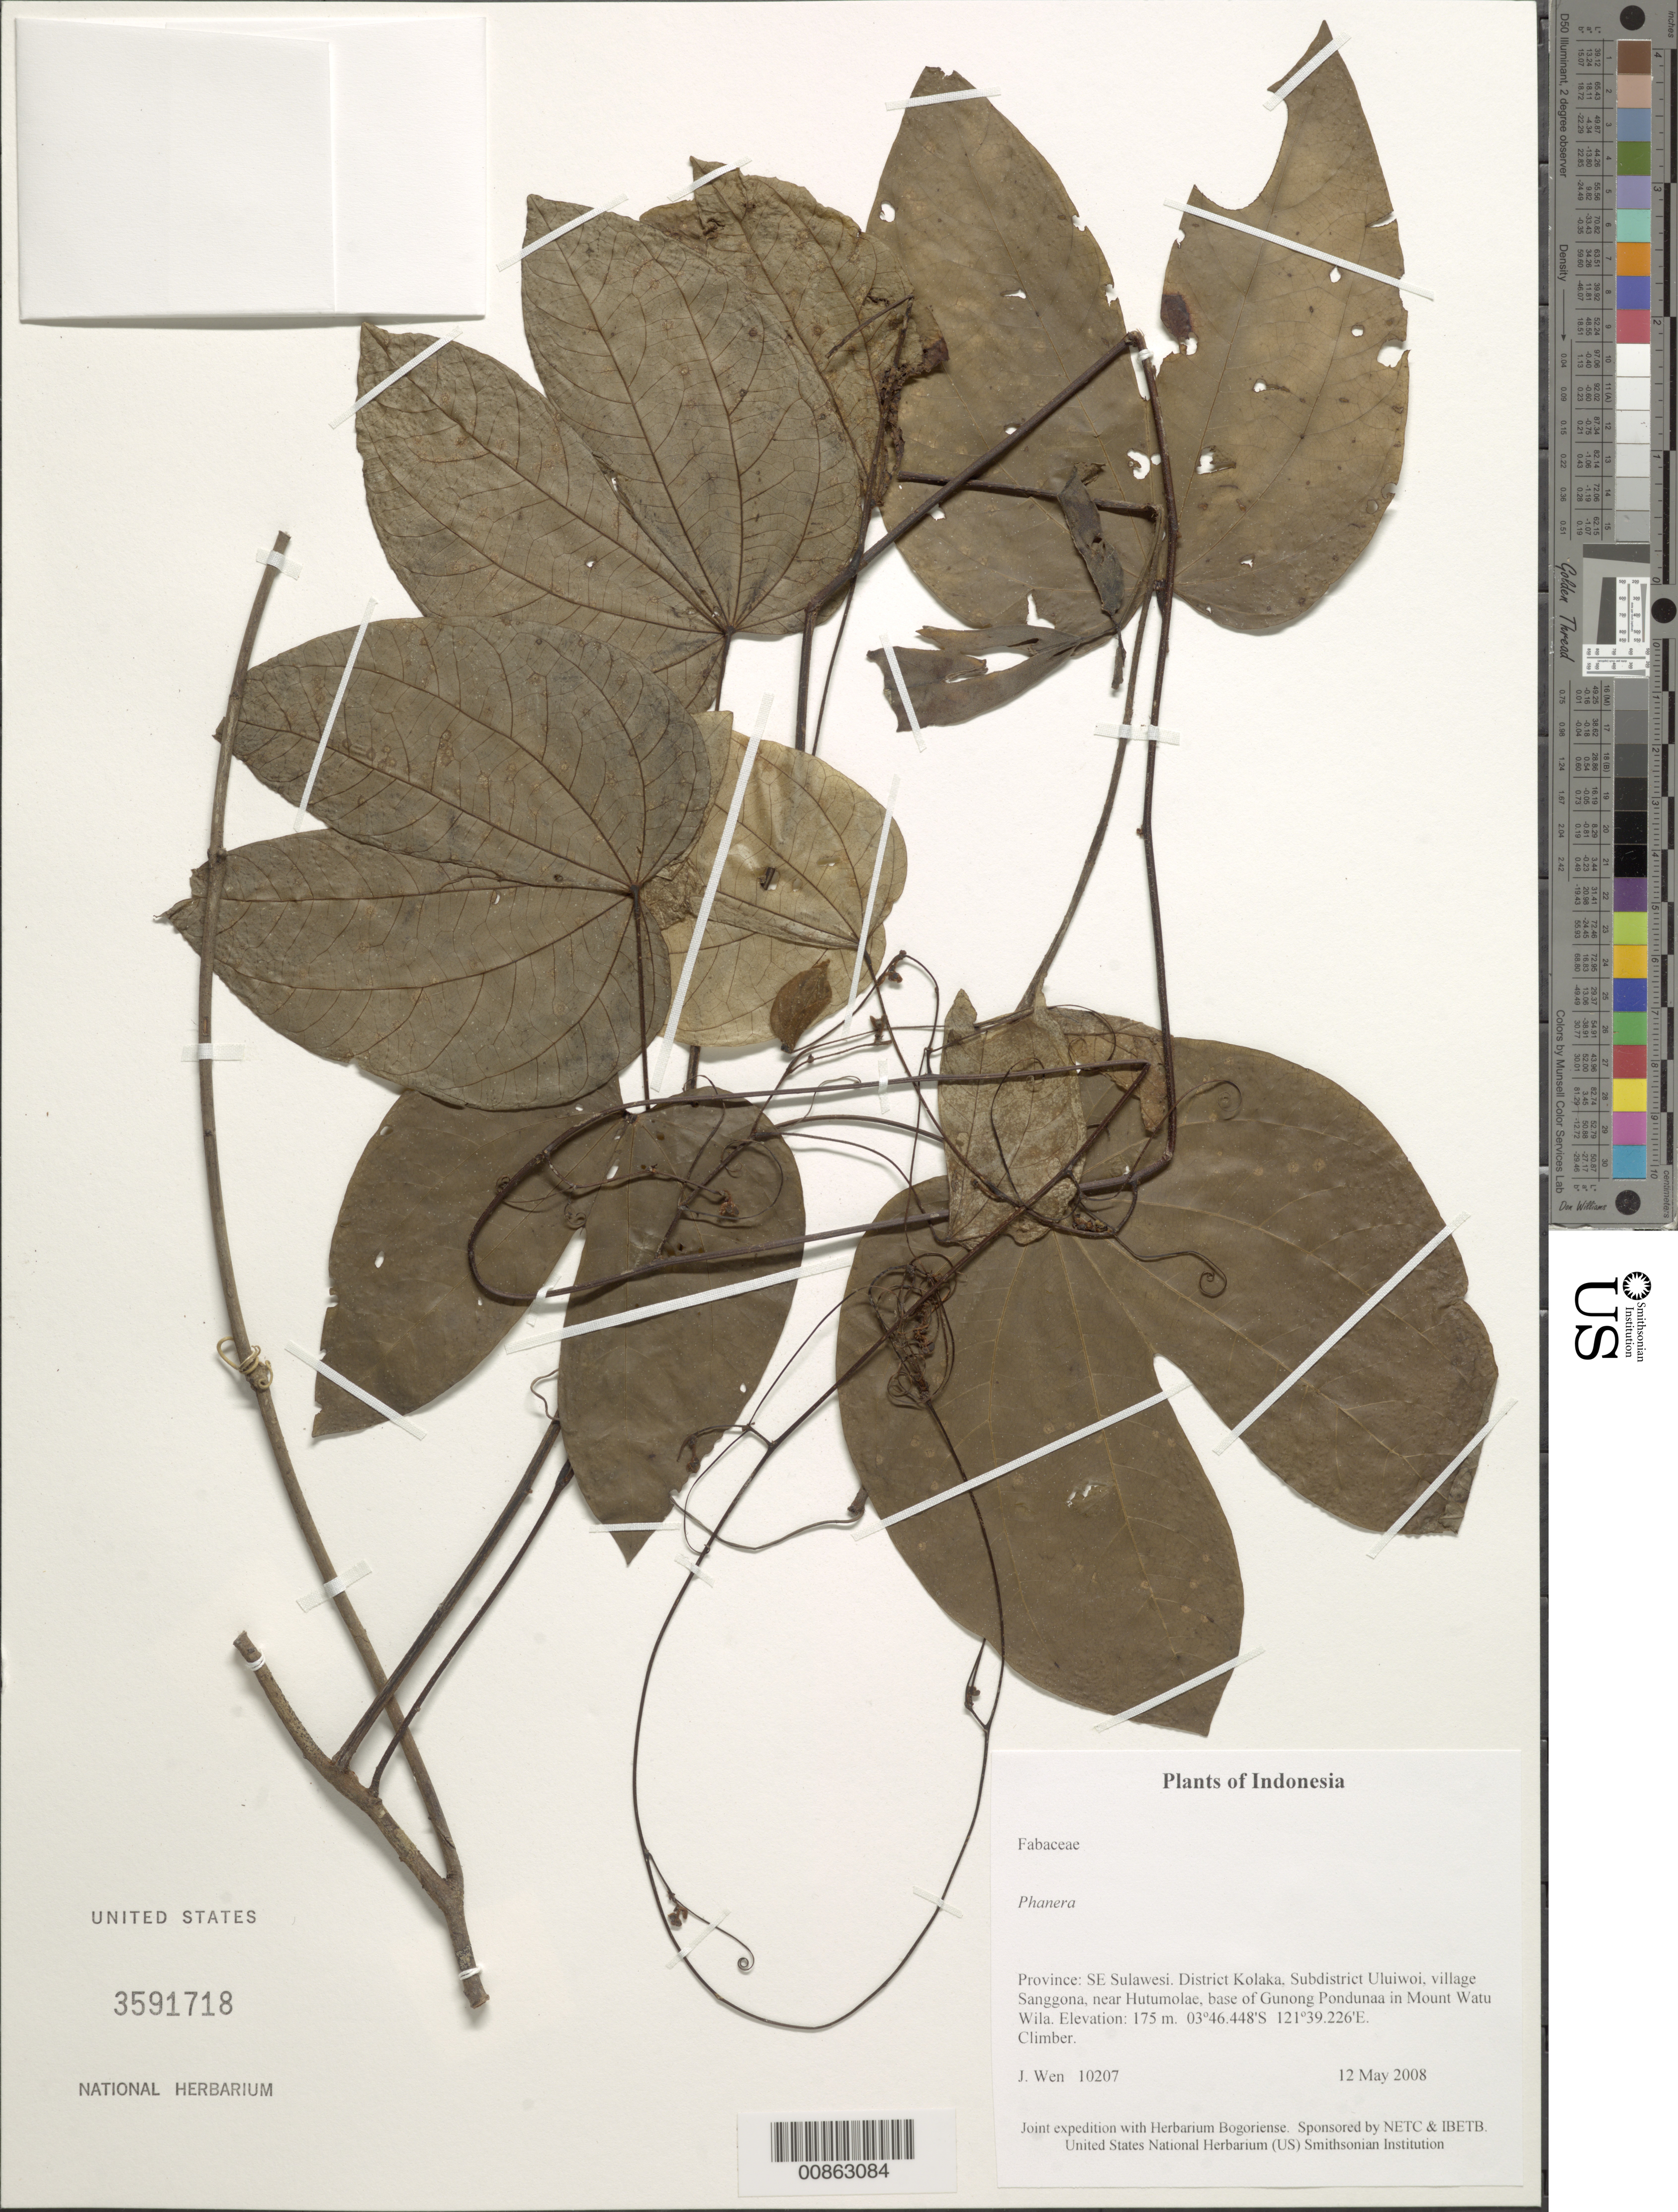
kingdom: Plantae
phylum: Tracheophyta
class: Magnoliopsida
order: Fabales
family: Fabaceae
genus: Phanera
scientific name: Phanera sp.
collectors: J. Wen & A. Kartonegoro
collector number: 10207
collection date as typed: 12 May 2008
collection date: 2008-05-12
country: Indonesia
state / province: Sulawesi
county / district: Sulawesi Tenggara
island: Sulawesi [Celebes]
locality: District Kolaka, Subdistrict Uluiwoi, village Sanggona, near Hutumolae, base of Gunong Pondunaa in Mount Watu Wila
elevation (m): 175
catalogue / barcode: US 3591718